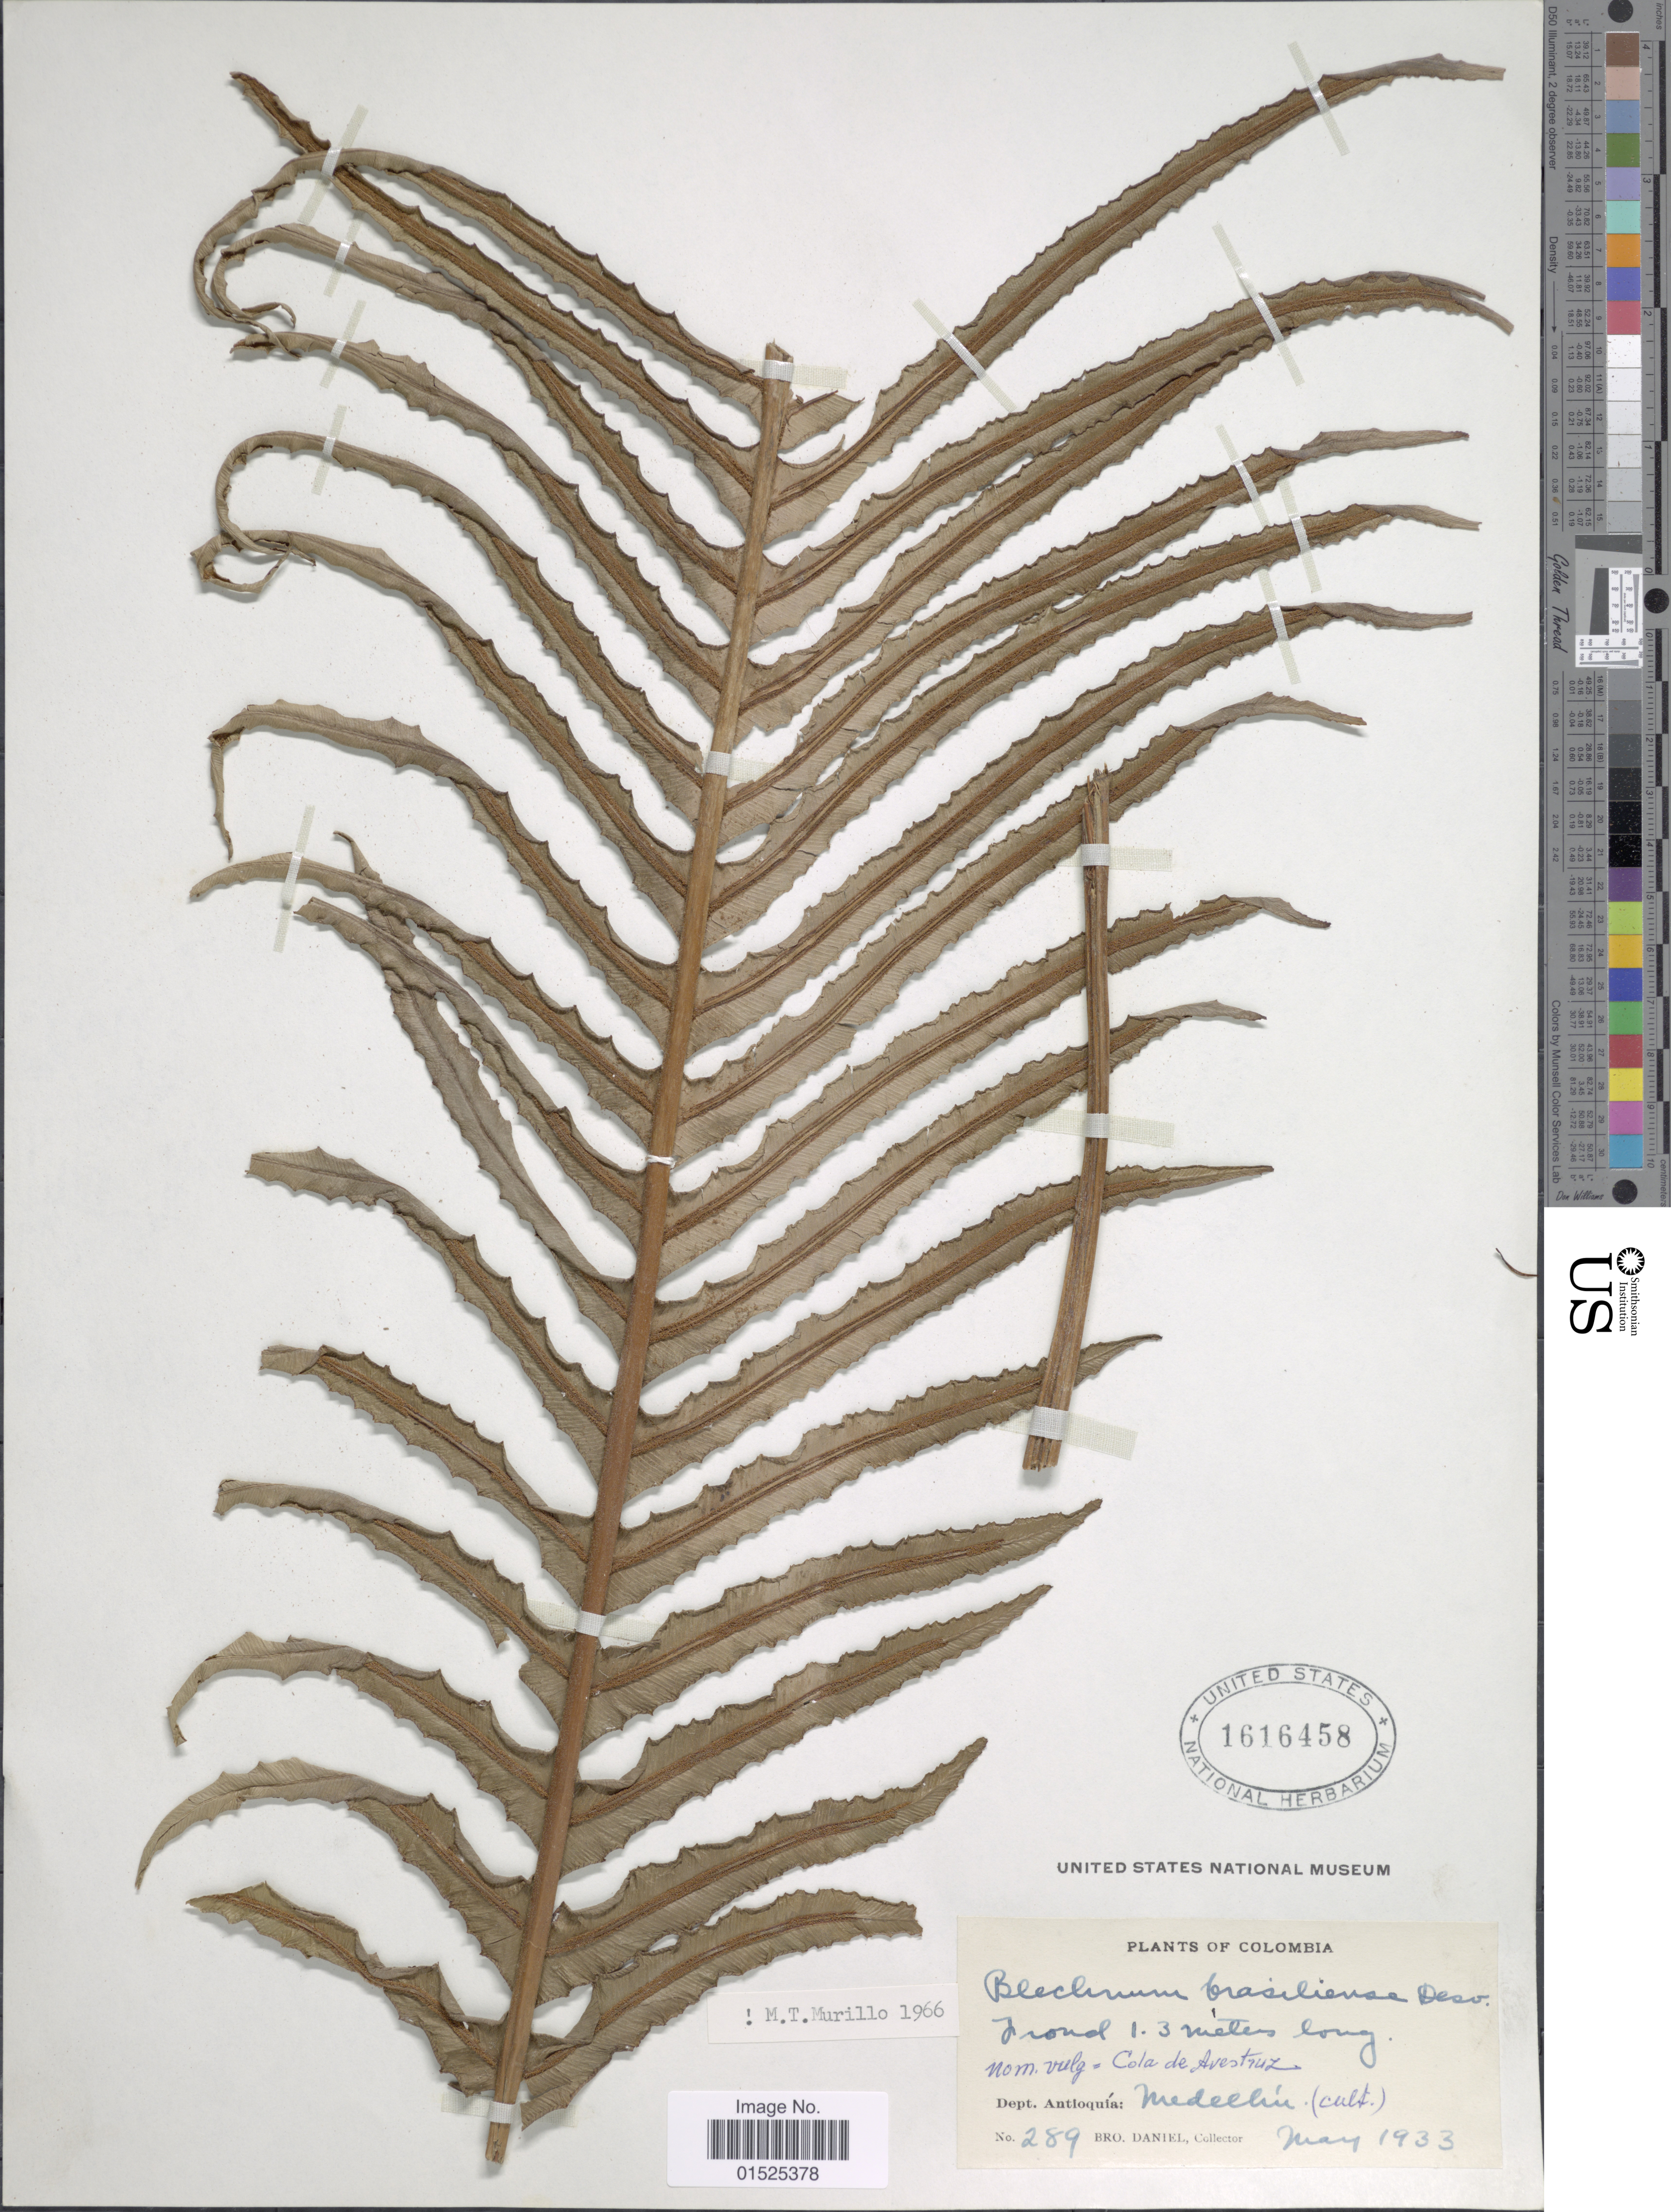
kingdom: Plantae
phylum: Tracheophyta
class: Polypodiopsida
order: Polypodiales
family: Blechnaceae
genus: Blechnum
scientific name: Blechnum brasiliense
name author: Desv.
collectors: Bro. Daniel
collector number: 289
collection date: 1933-05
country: Colombia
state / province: Antioquia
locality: Medellín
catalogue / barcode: US 1616458